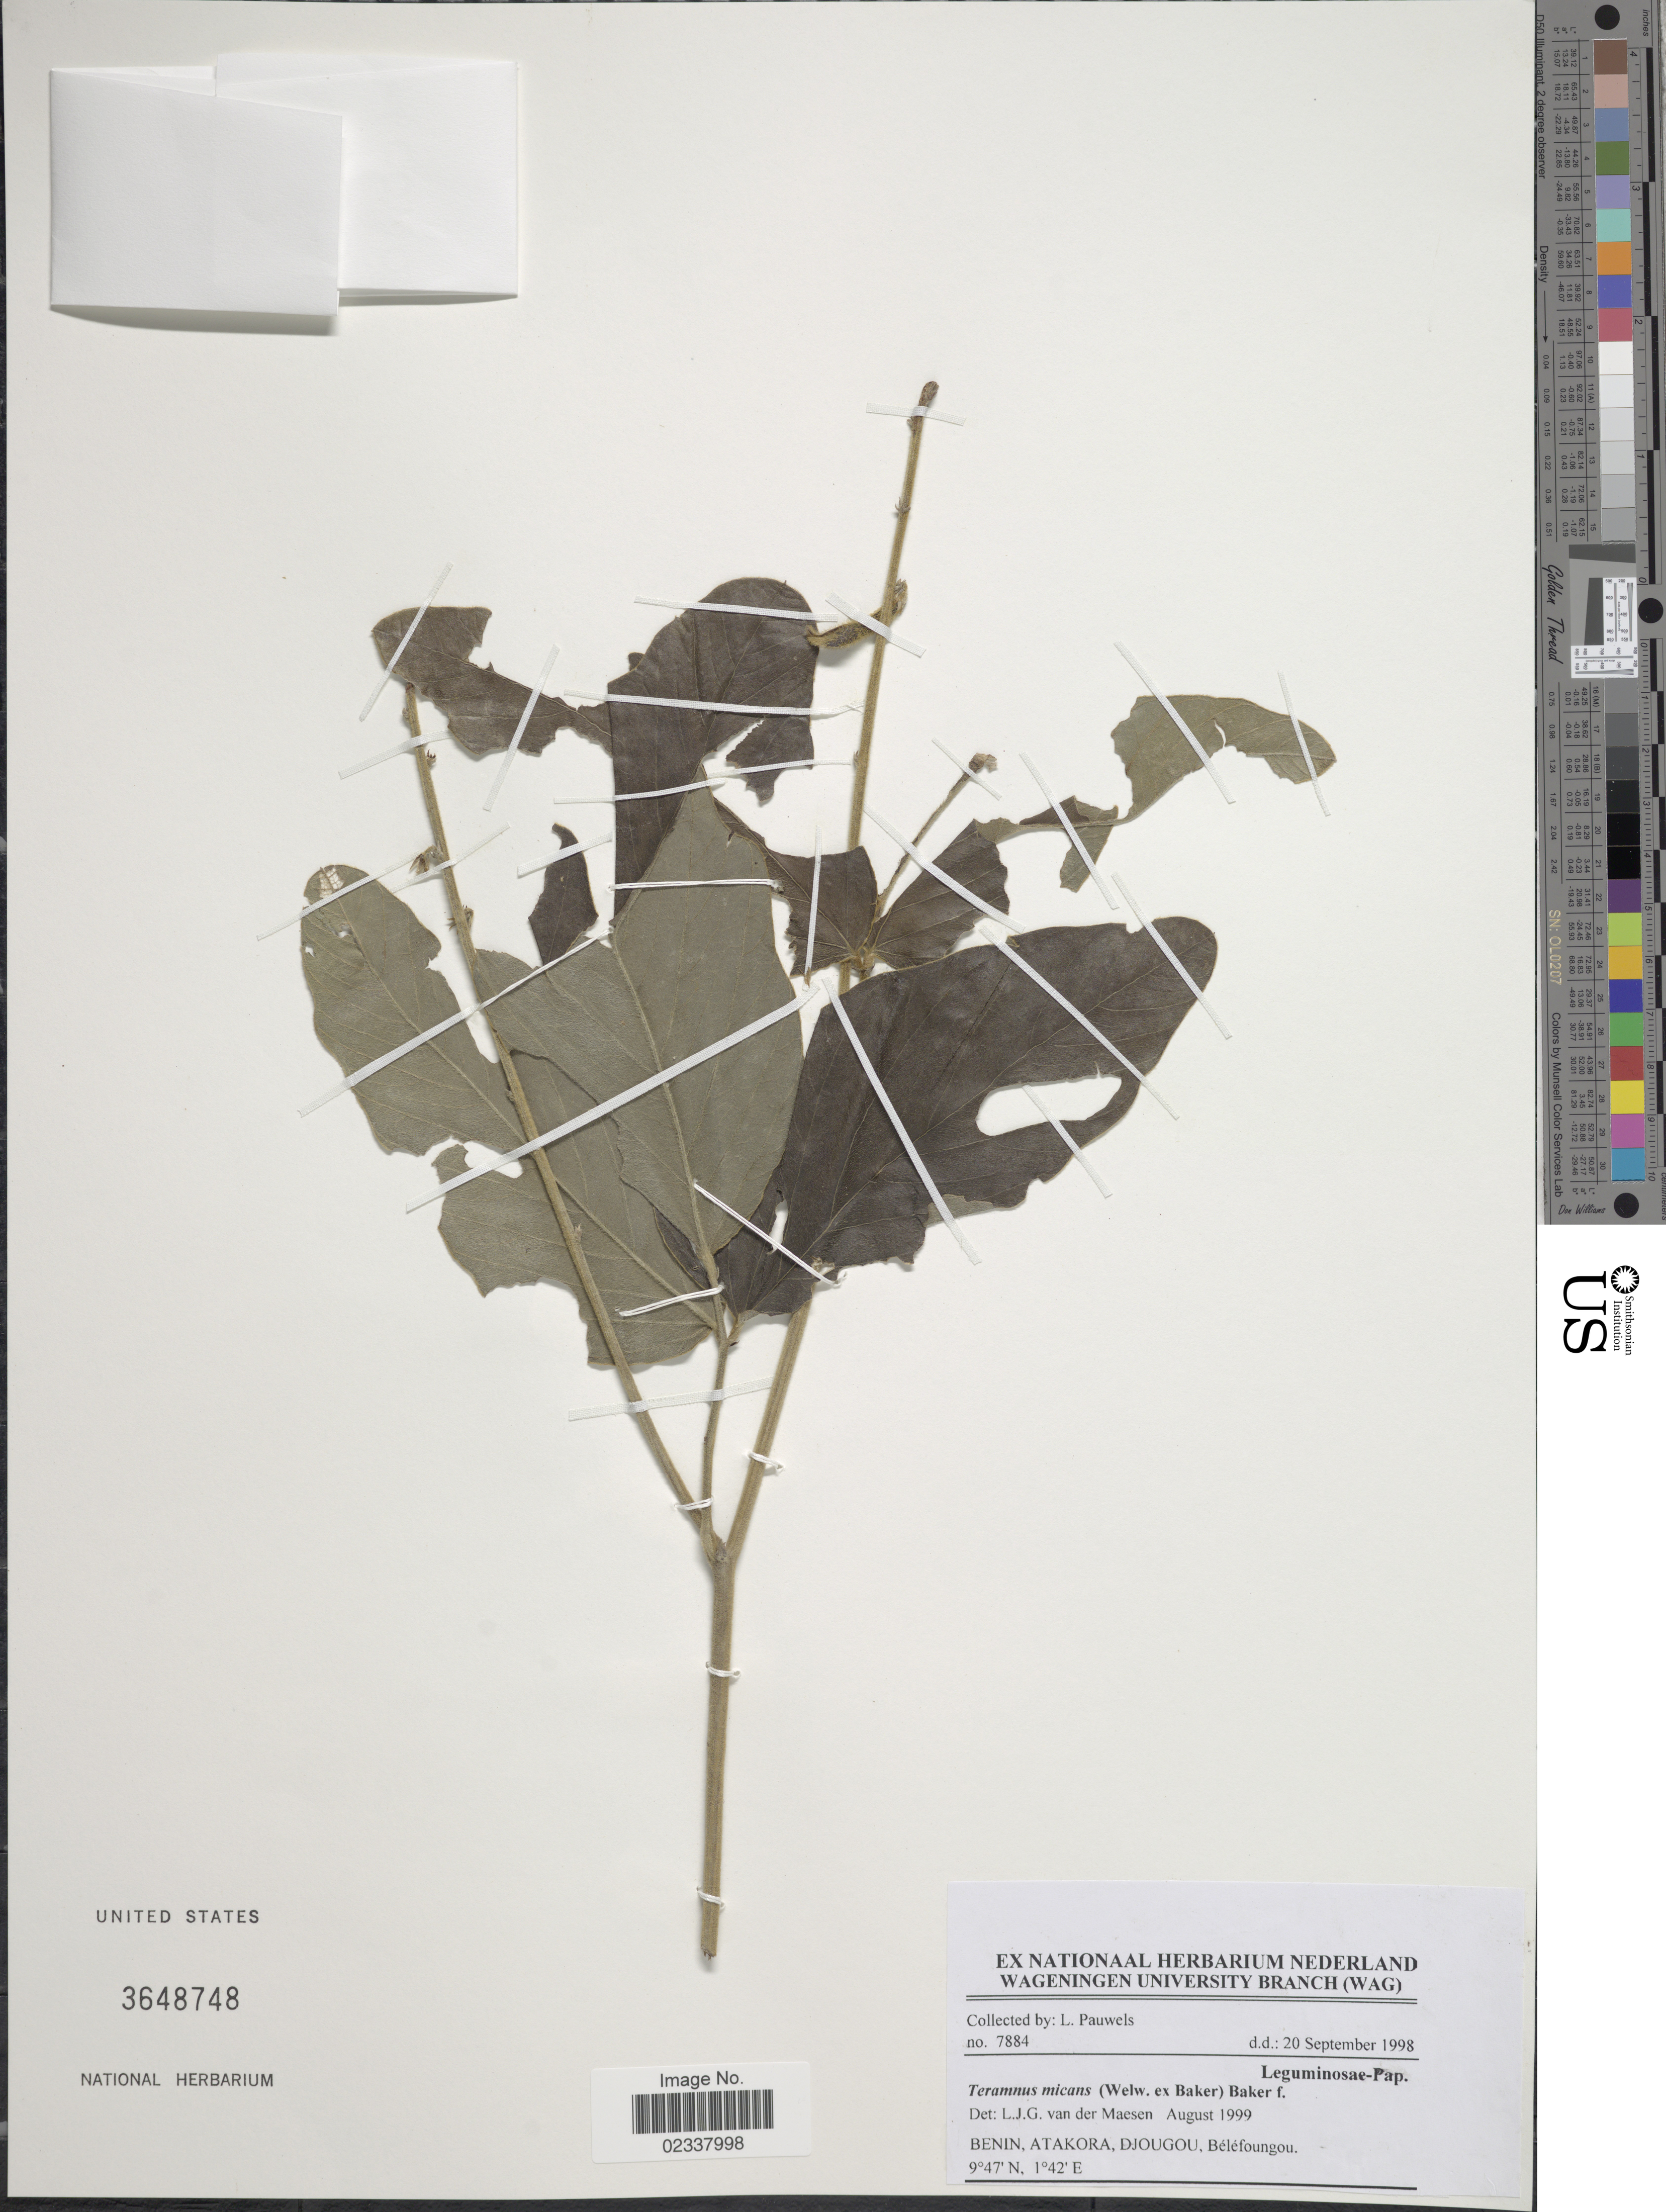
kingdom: Plantae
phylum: Tracheophyta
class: Magnoliopsida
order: Fabales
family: Fabaceae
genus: Teramnus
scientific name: Teramnus micans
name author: (Welw. ex Baker) Baker f.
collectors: L. Pauwels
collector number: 7884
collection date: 1998-09-20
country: Benin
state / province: Atakora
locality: Djougou, Béléfoungou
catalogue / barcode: US 3648748